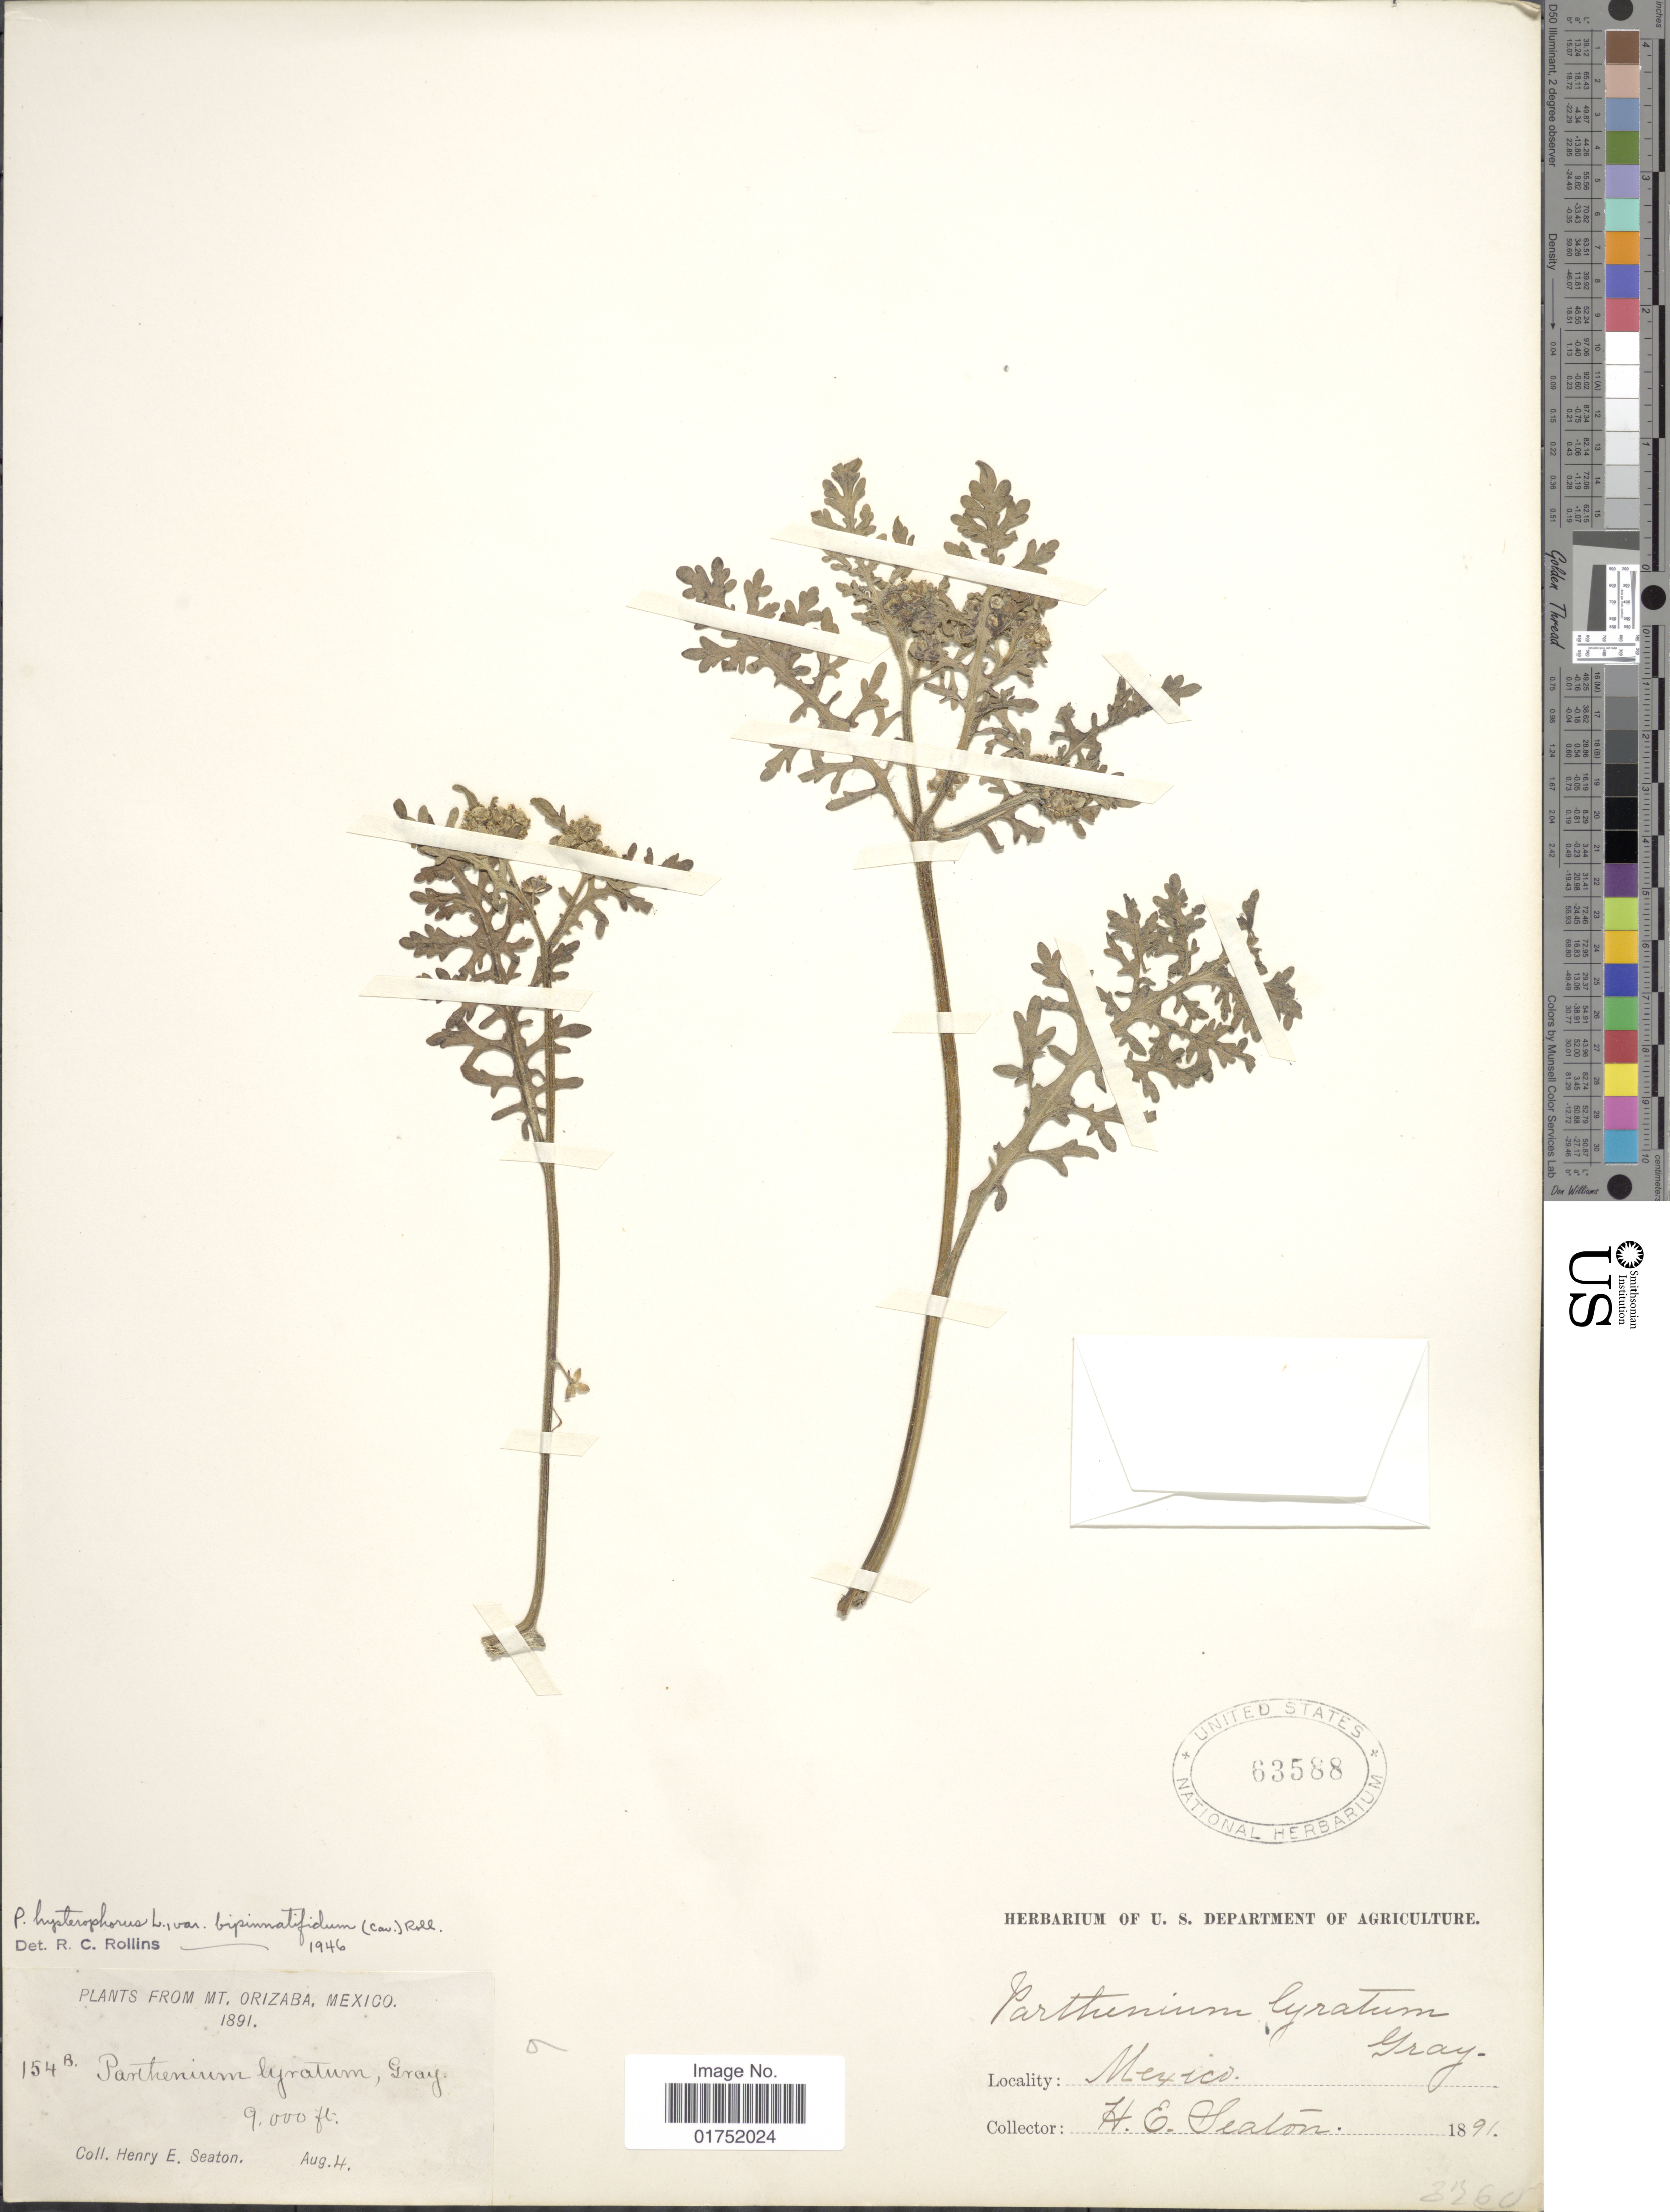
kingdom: Plantae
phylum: Tracheophyta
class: Magnoliopsida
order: Asterales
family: Asteraceae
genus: Parthenium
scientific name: Parthenium bipinnatifidum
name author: (Ortega) Rollins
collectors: H. E. Seaton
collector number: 154B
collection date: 1894-08-04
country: Mexico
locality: Mt. Orizaba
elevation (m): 2743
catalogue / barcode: US 63588